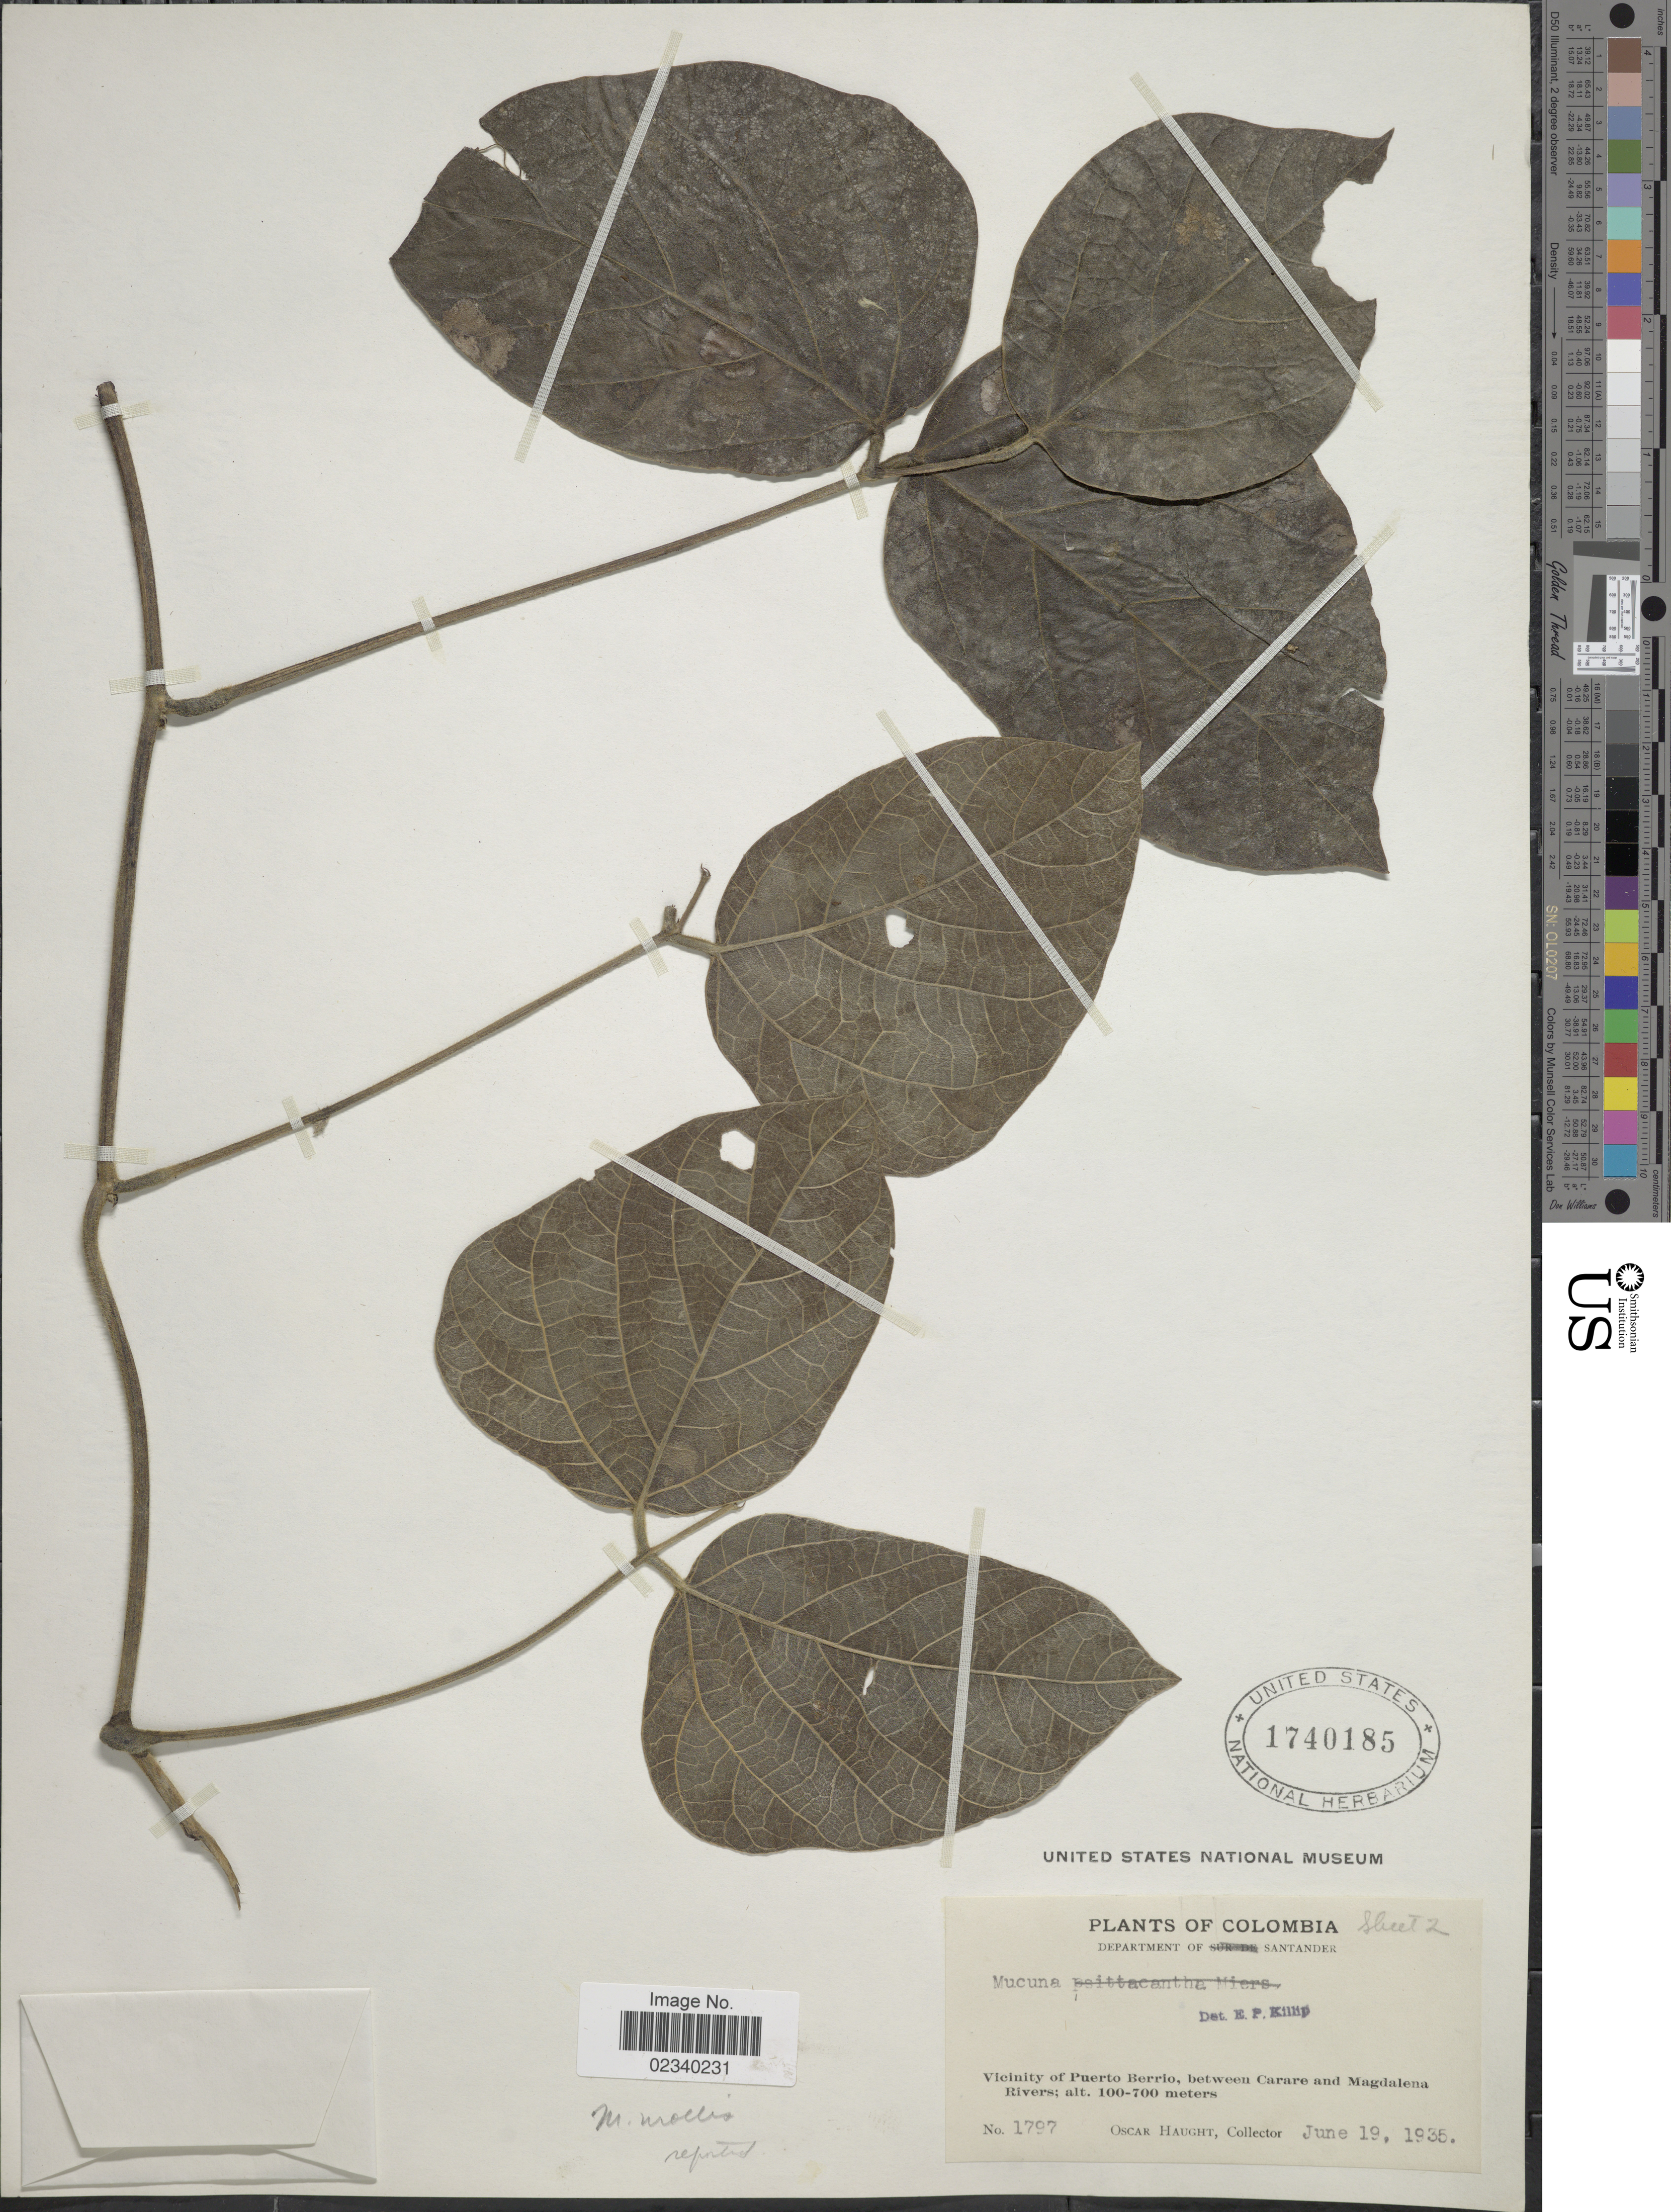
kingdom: Plantae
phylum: Tracheophyta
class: Magnoliopsida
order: Fabales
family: Fabaceae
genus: Mucuna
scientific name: Mucuna mollis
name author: (Kunth) DC.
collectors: O. L. Haught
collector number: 1797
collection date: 1935-06-19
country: Colombia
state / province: Santander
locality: Department of Santander. Vicinity of Puerto Berrio, between Carare and Magdalena Rivers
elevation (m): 100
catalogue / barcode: US 1740185